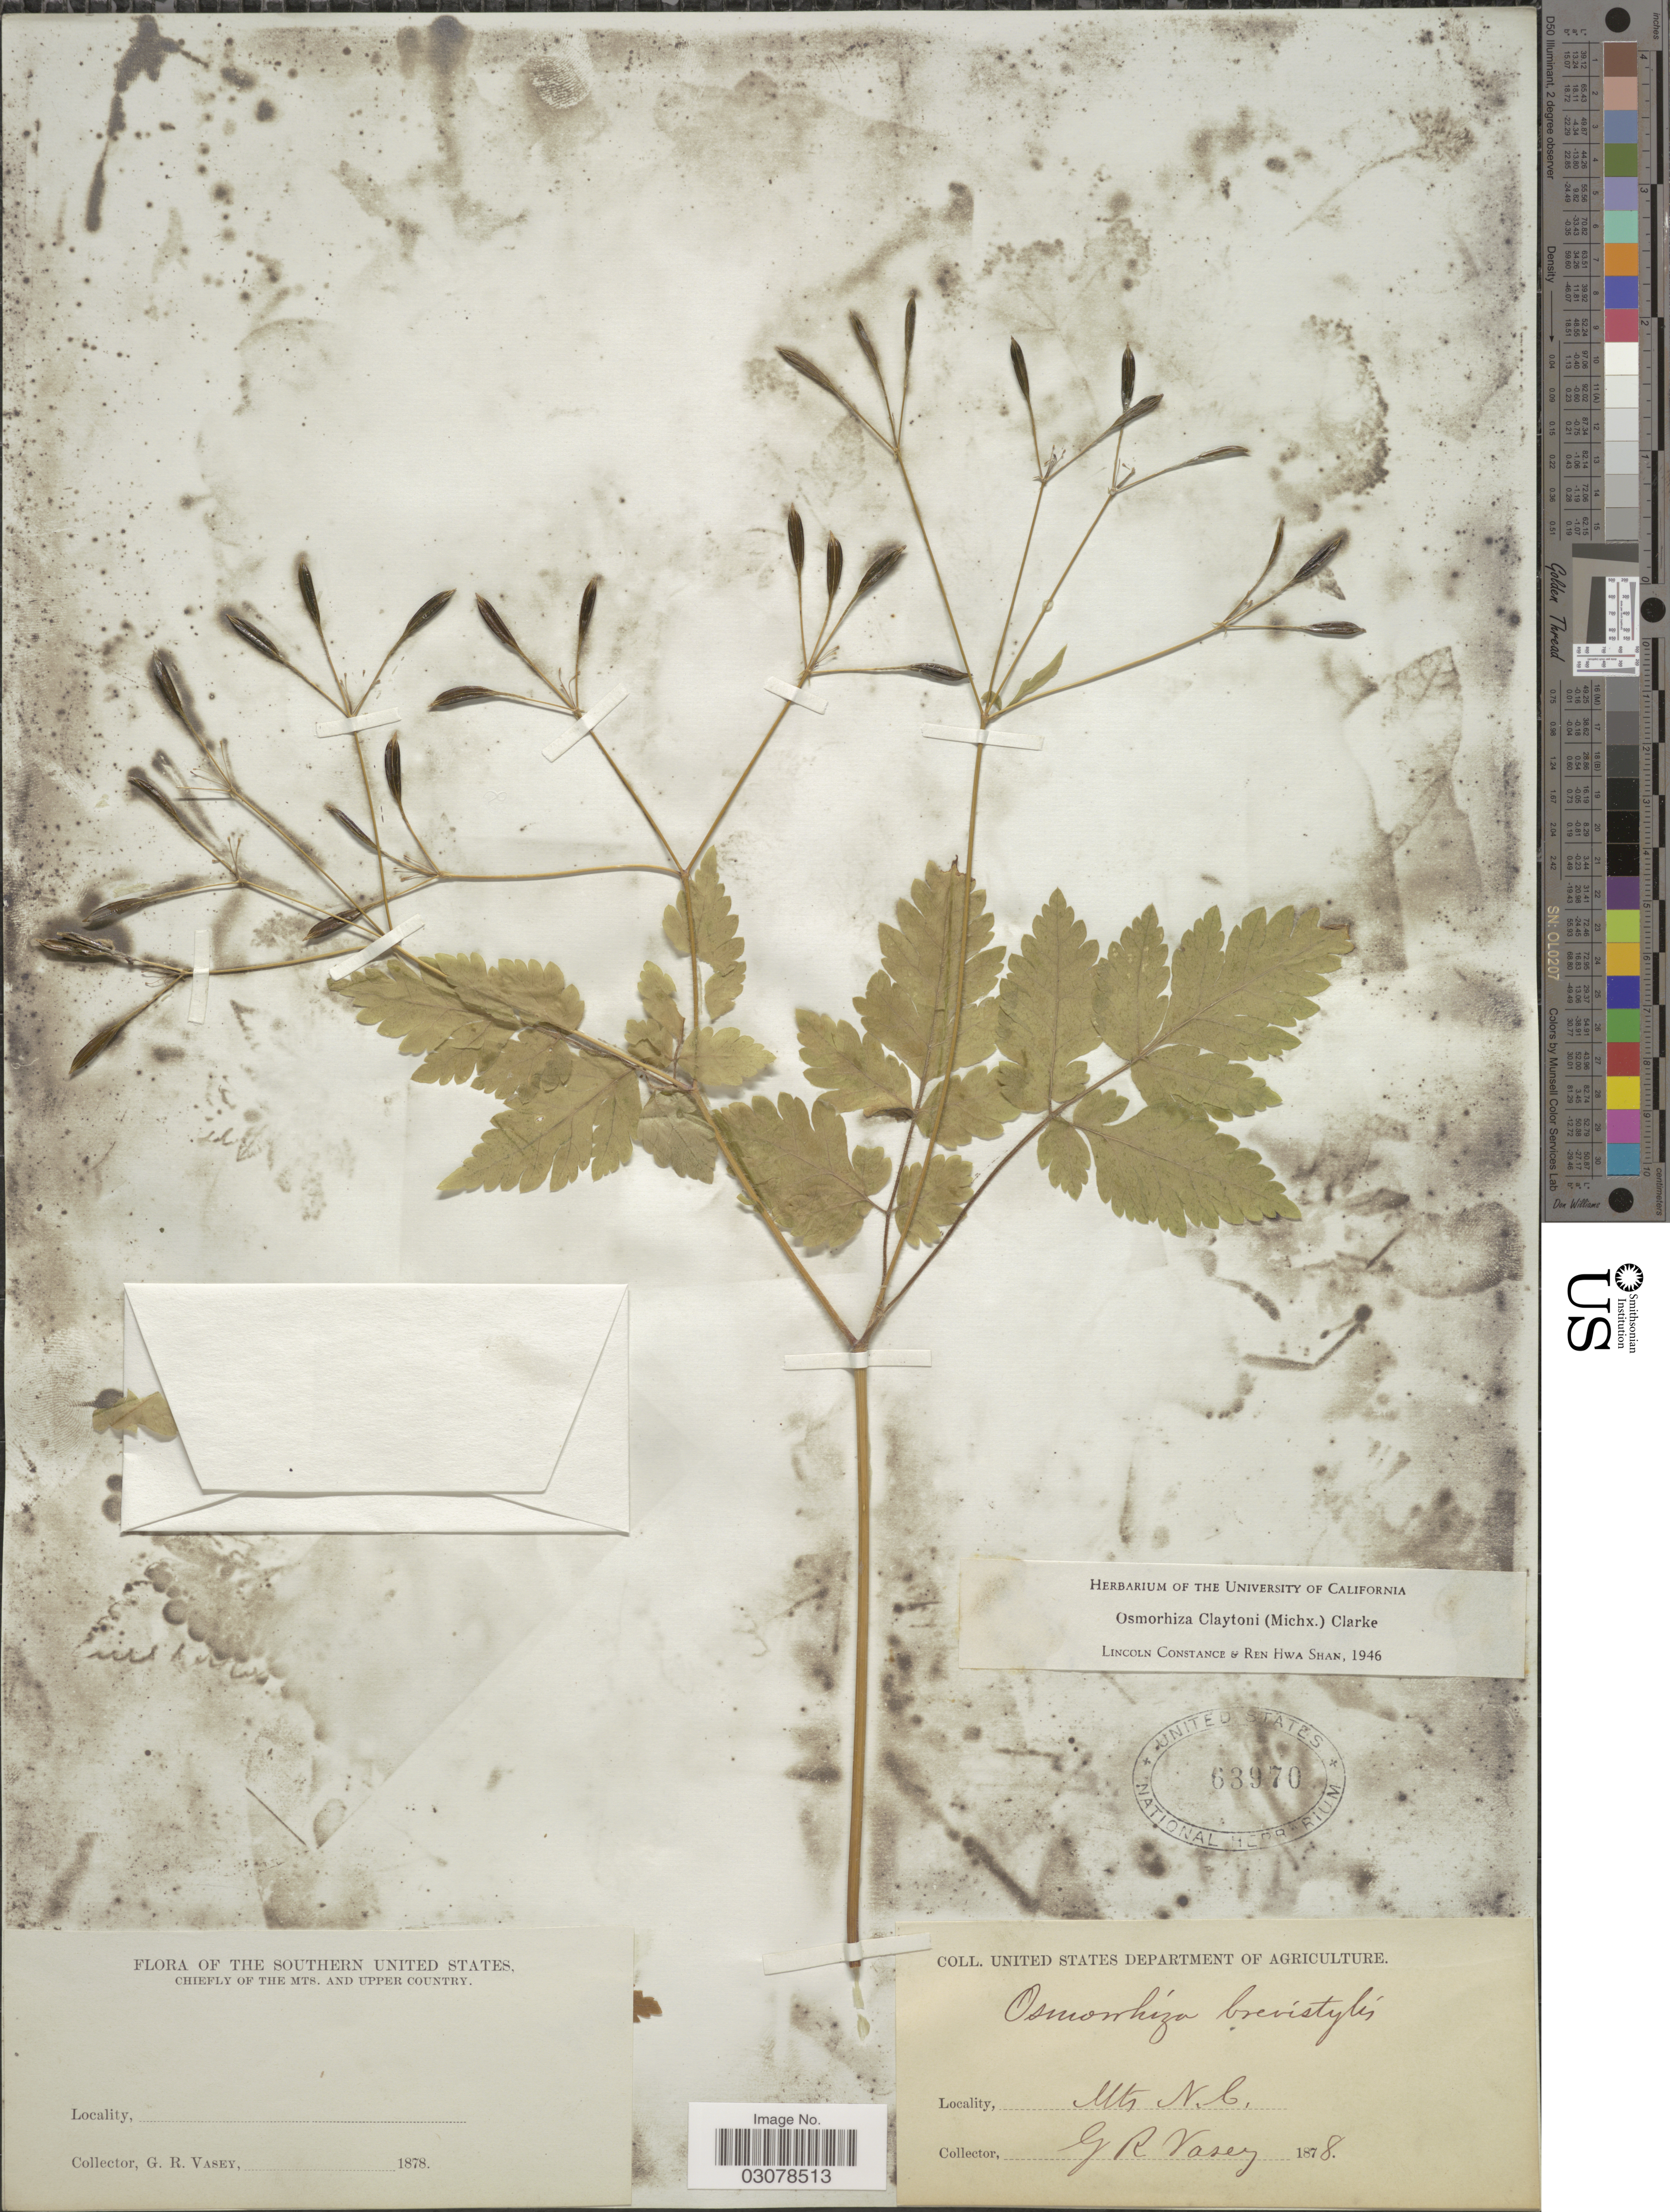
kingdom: Plantae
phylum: Tracheophyta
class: Magnoliopsida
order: Apiales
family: Apiaceae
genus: Osmorhiza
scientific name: Osmorhiza claytonii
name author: (Michx.) C.B. Clarke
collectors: G. R. Vasey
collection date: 1878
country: United States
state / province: North Carolina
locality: Chiefly of the Mts. and Upper Country. Mts N.C.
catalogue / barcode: US 63970